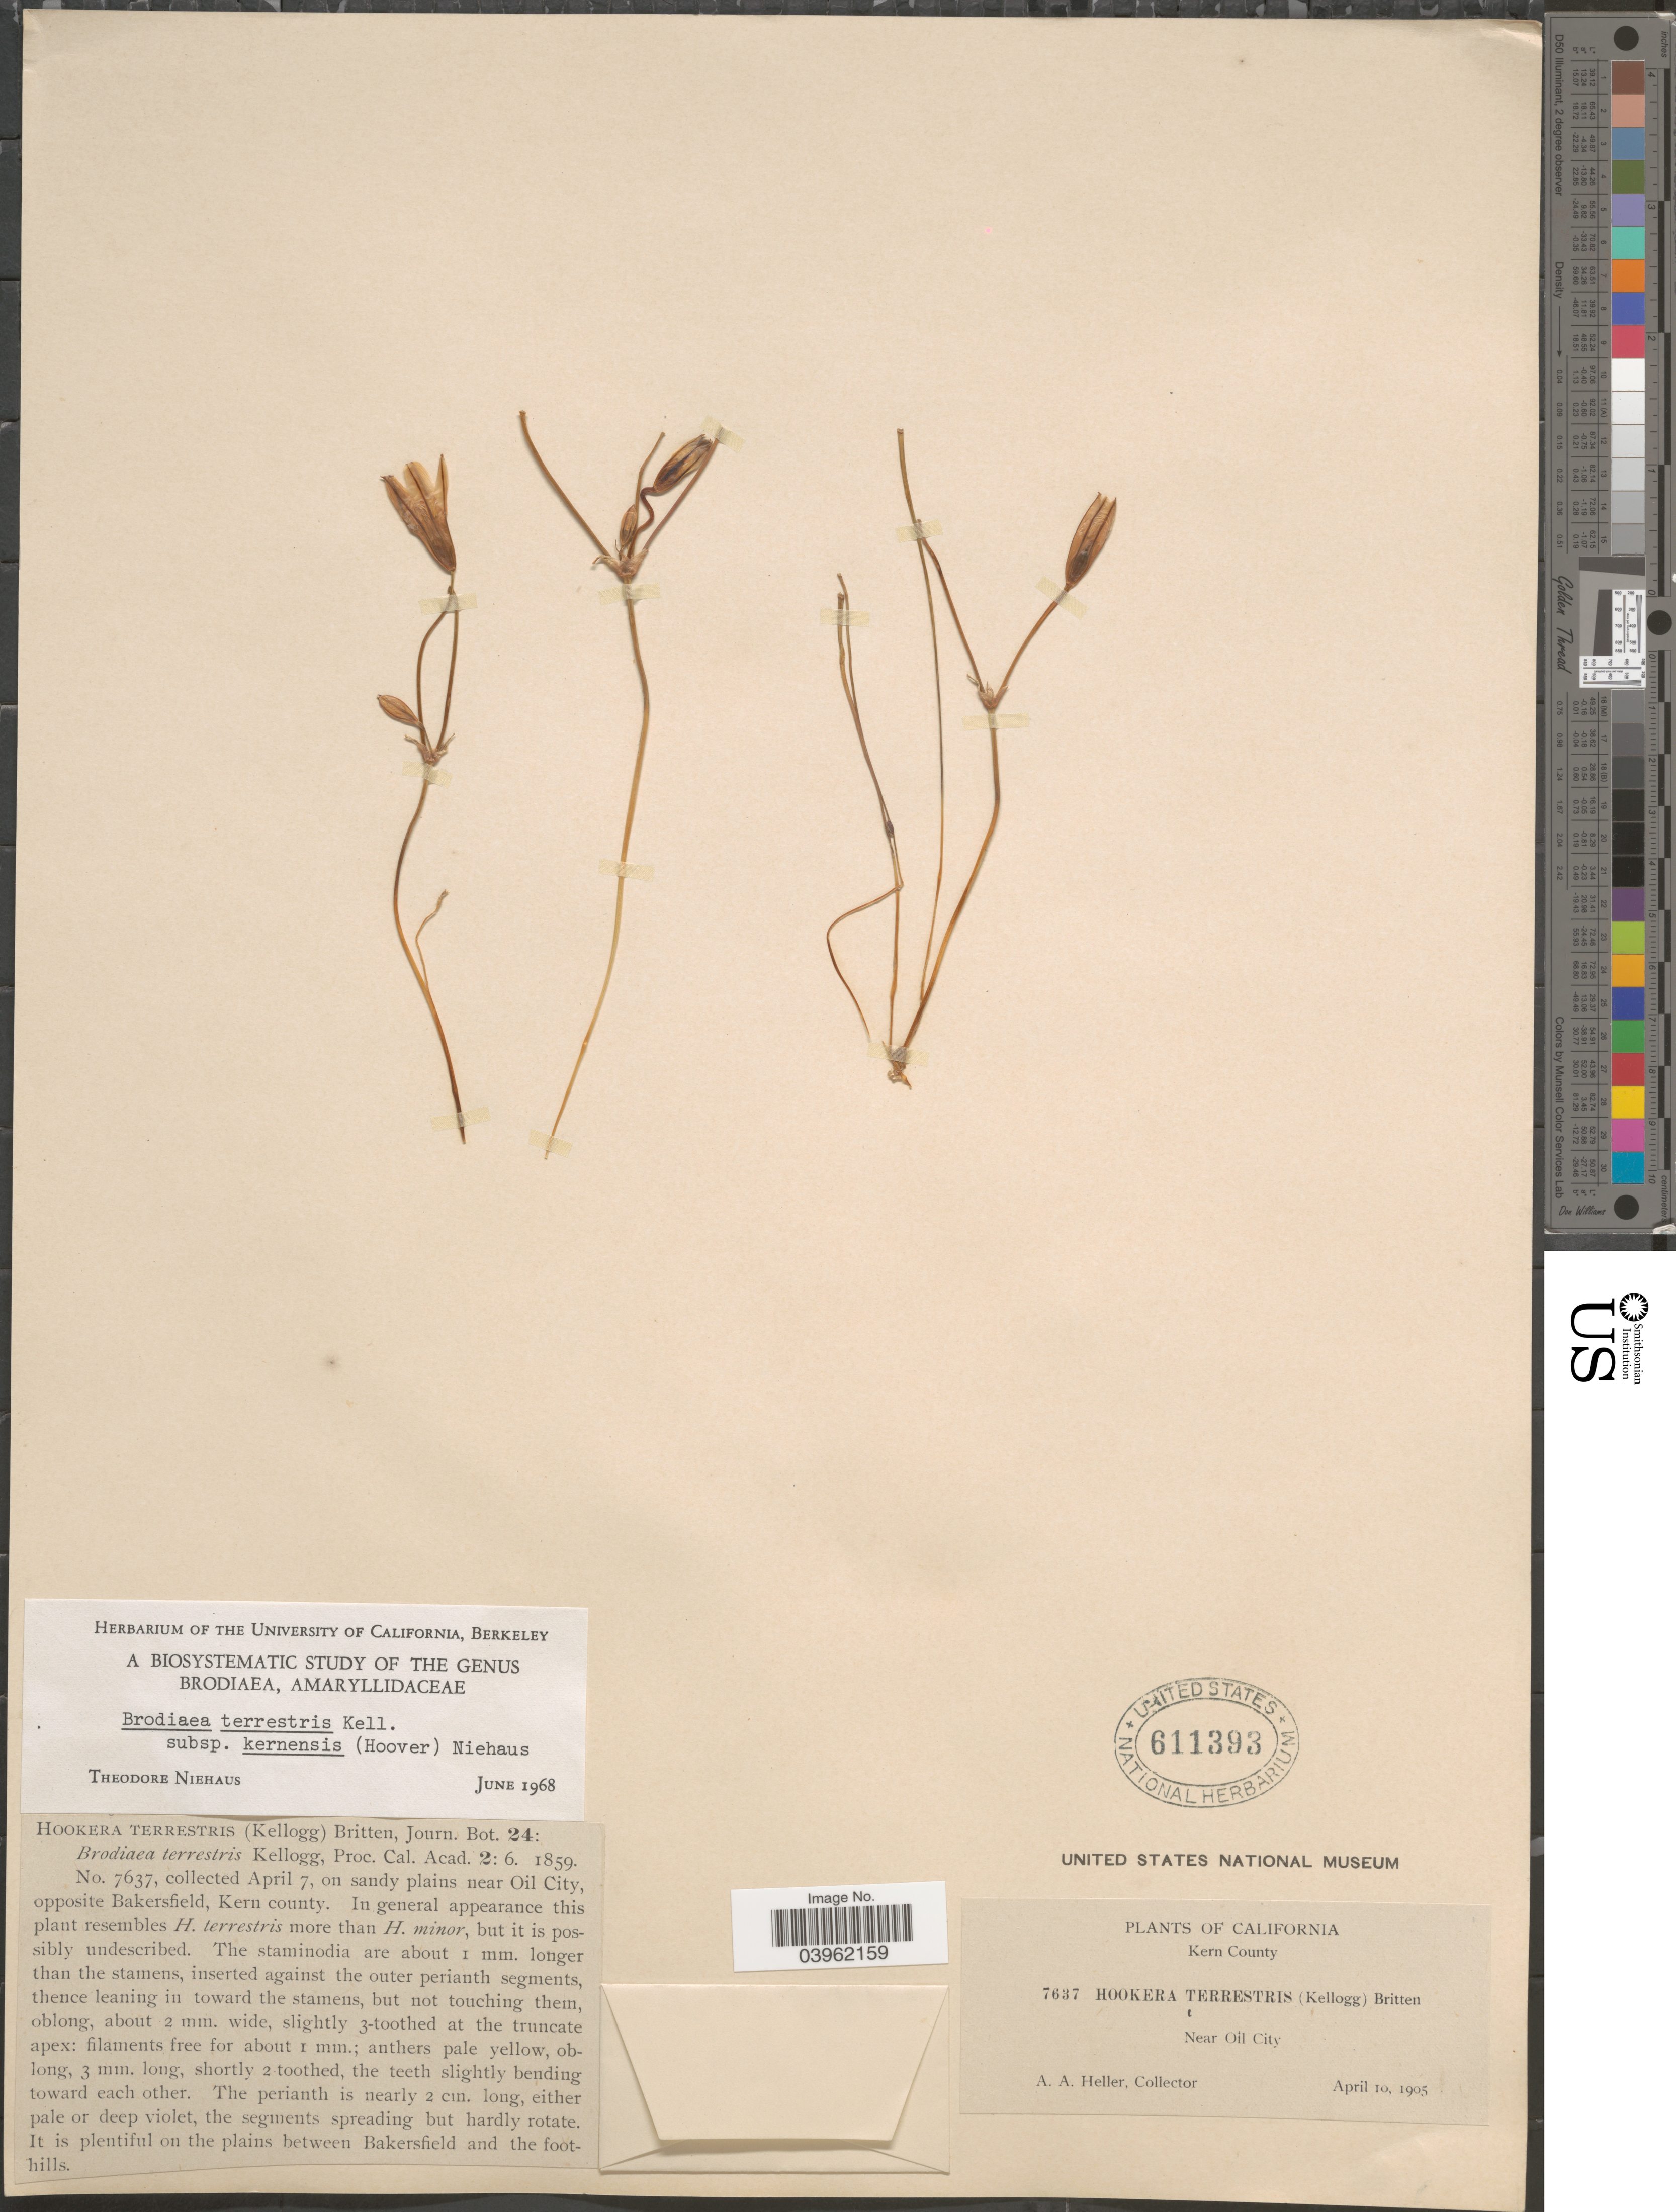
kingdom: Plantae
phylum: Tracheophyta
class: Liliopsida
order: Asparagales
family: Asparagaceae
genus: Brodiaea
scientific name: Brodiaea terrestris subsp. kernensis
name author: (Hoover) T.F. Niehaus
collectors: A. A. Heller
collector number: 7637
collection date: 1905-04-10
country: United States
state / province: California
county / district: Kern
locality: Near Oil City, opposite Bakersfield, Kern county.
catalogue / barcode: US 611393